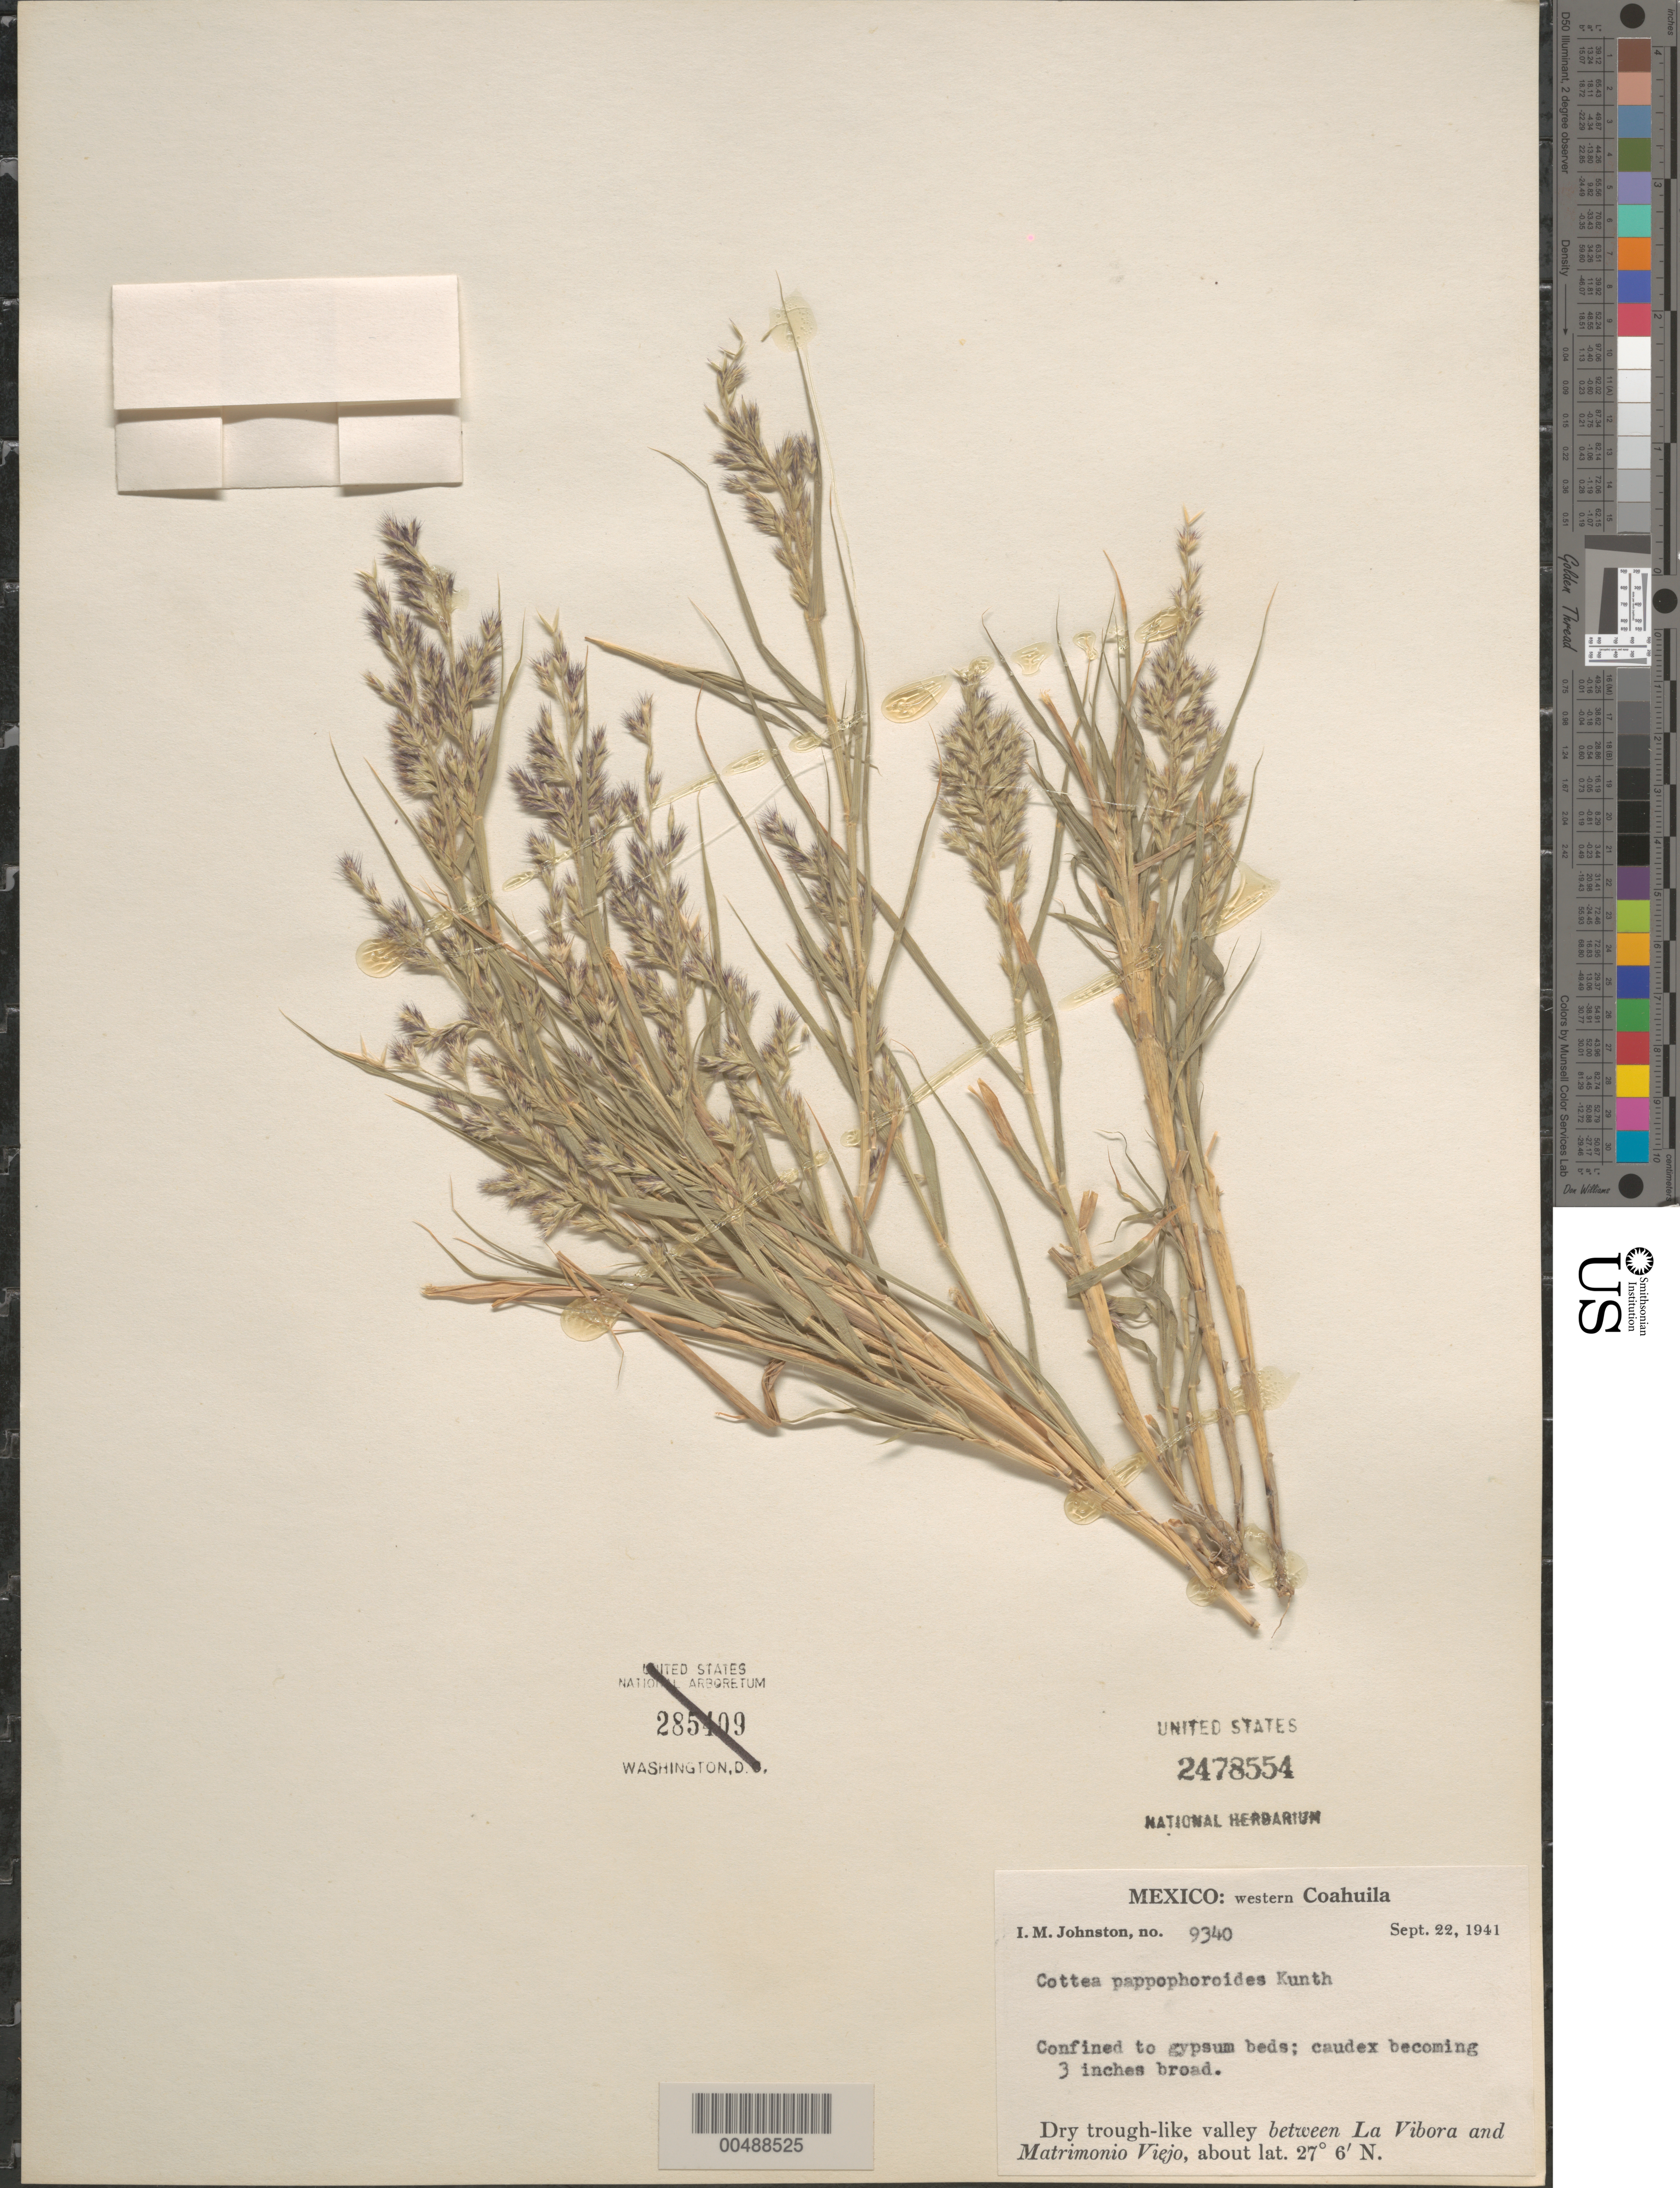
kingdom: Plantae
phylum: Tracheophyta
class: Liliopsida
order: Poales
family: Poaceae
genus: Cottea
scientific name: Cottea pappophoroides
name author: Kunth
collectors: I.M. Johnston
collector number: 9340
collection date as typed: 22 Sep 1941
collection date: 1941-09-22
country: Mexico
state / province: Coahuila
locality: Between La Vibora and Matromonio Viejo (lat/long recorded as: lat=27:6:0:N long=:::W)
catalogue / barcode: US 2478554